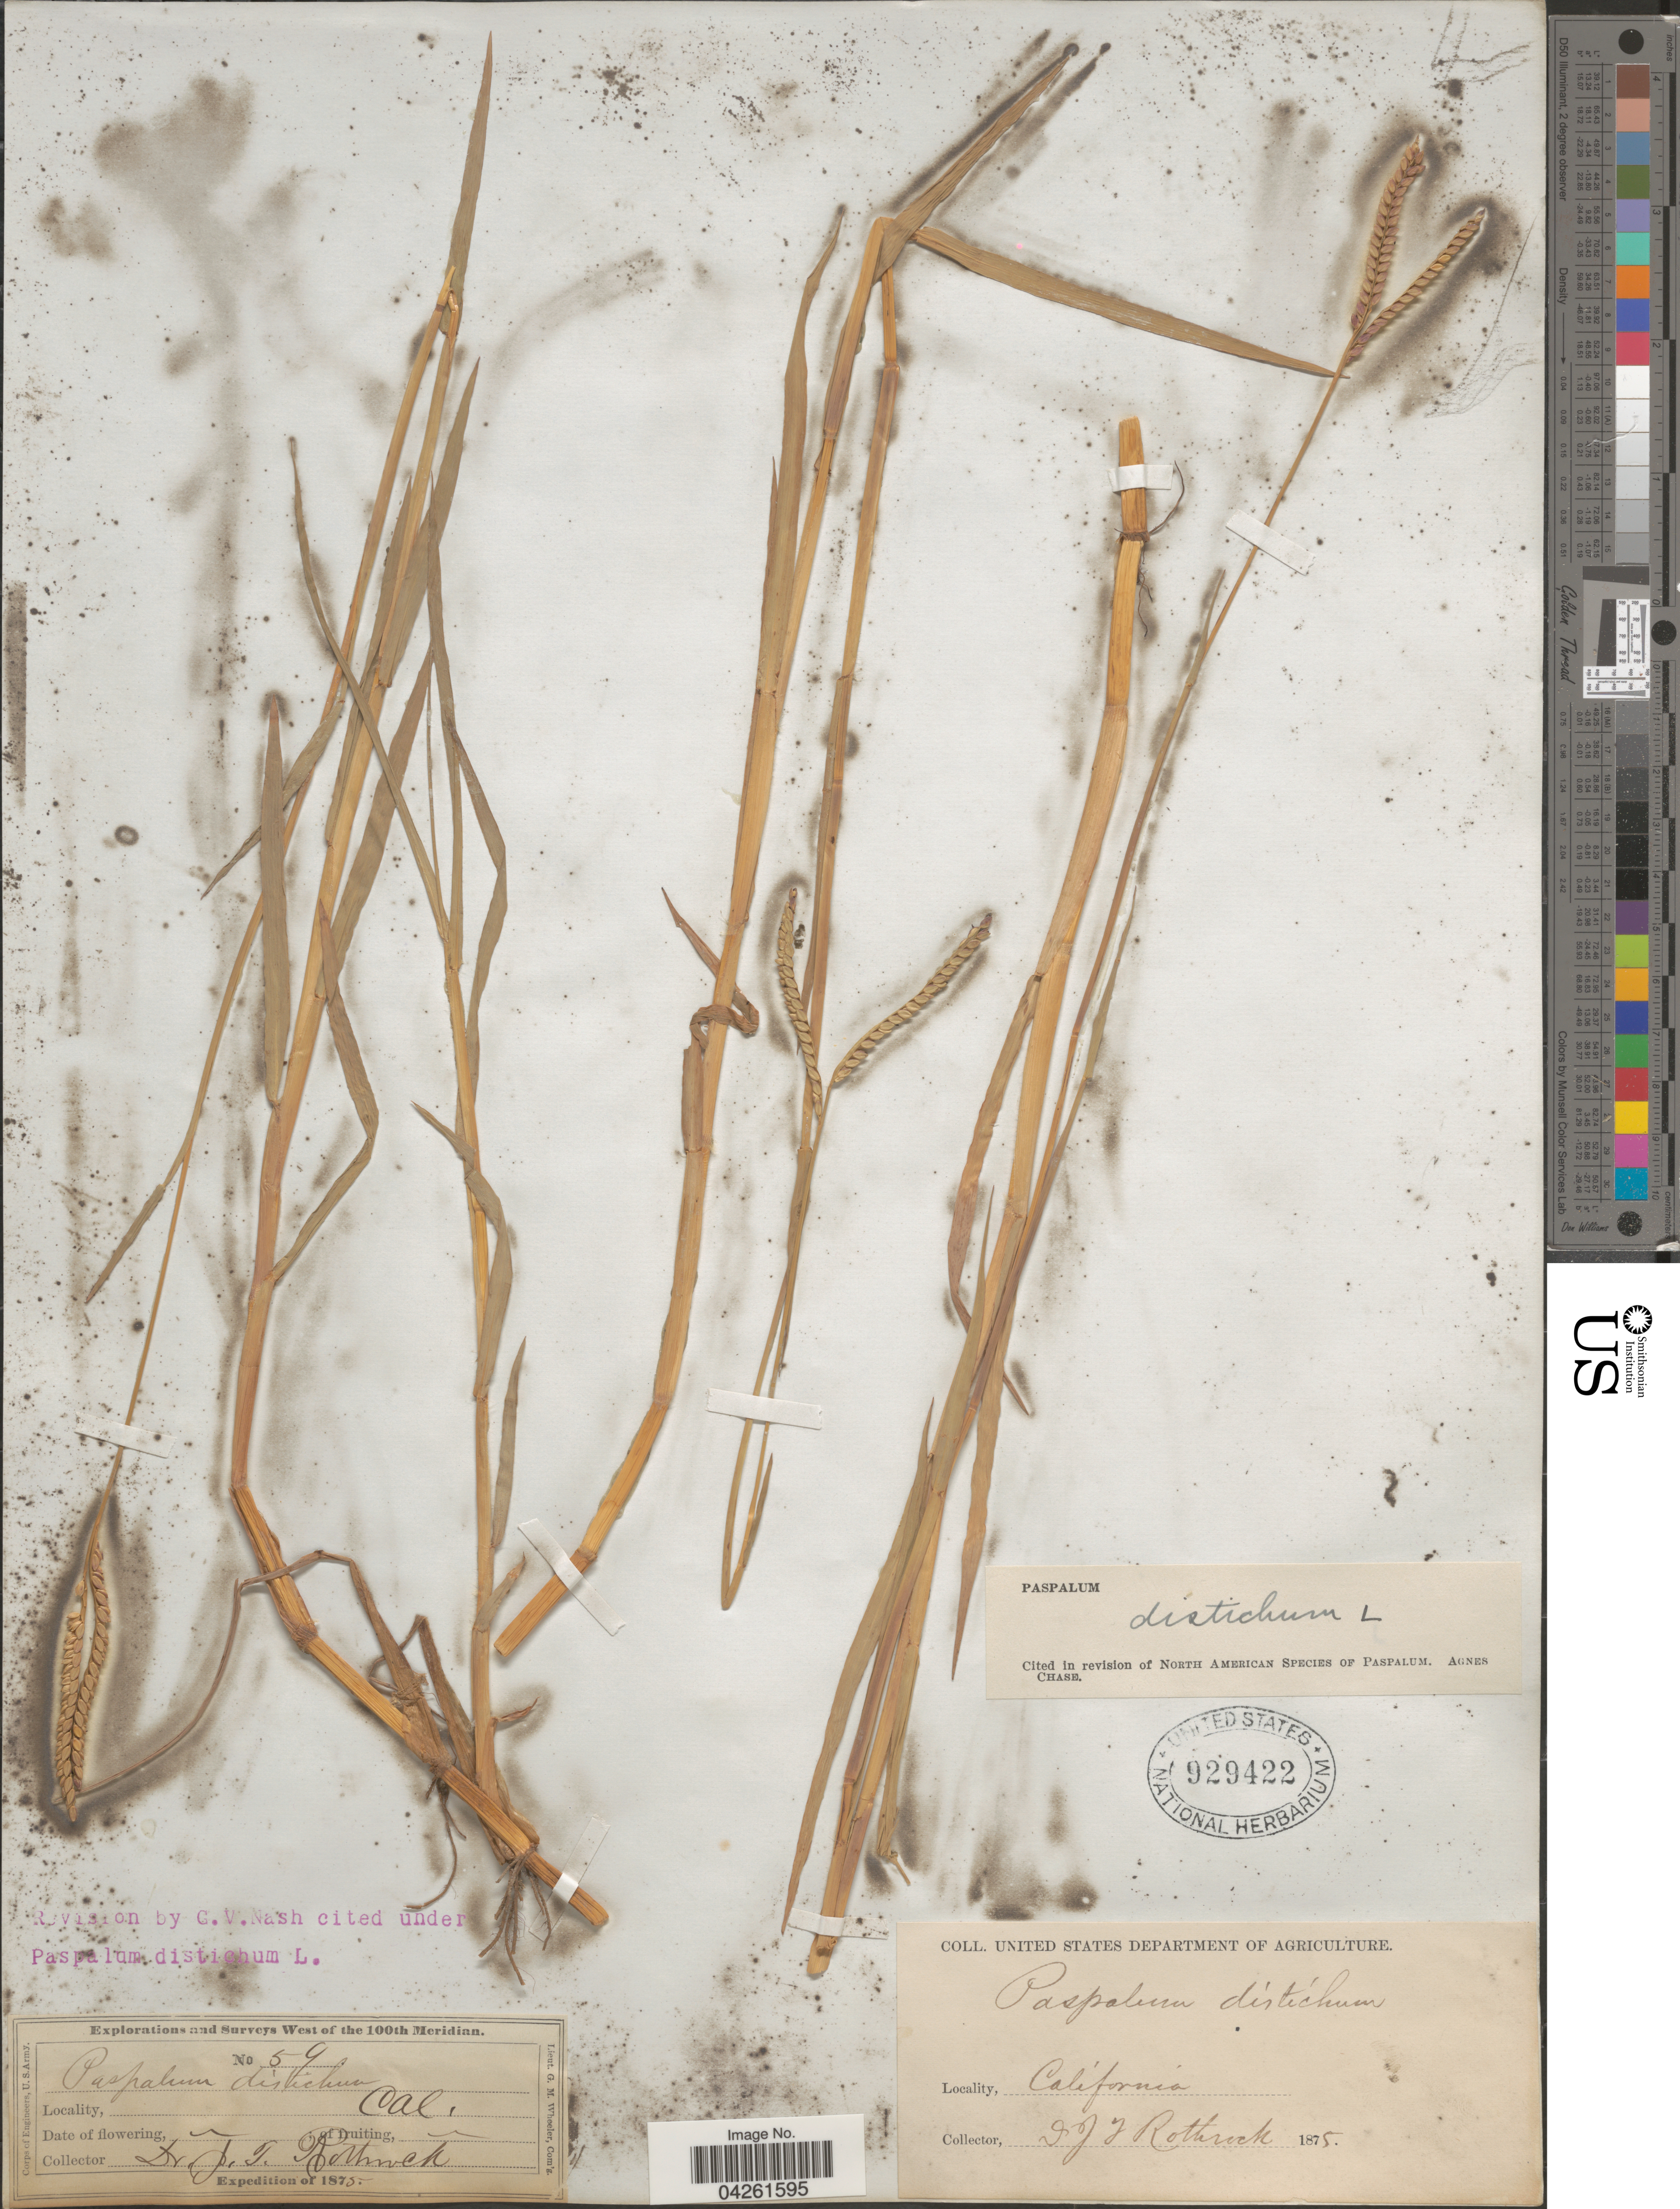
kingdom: Plantae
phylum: Tracheophyta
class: Liliopsida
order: Poales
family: Poaceae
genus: Paspalum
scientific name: Paspalum distichum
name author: L.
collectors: J. T. Rothrock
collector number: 59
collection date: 1875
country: United States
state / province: California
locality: Explorations and Surveys West of the 100th Meridian. Expedition of 1875.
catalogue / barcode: US 929422